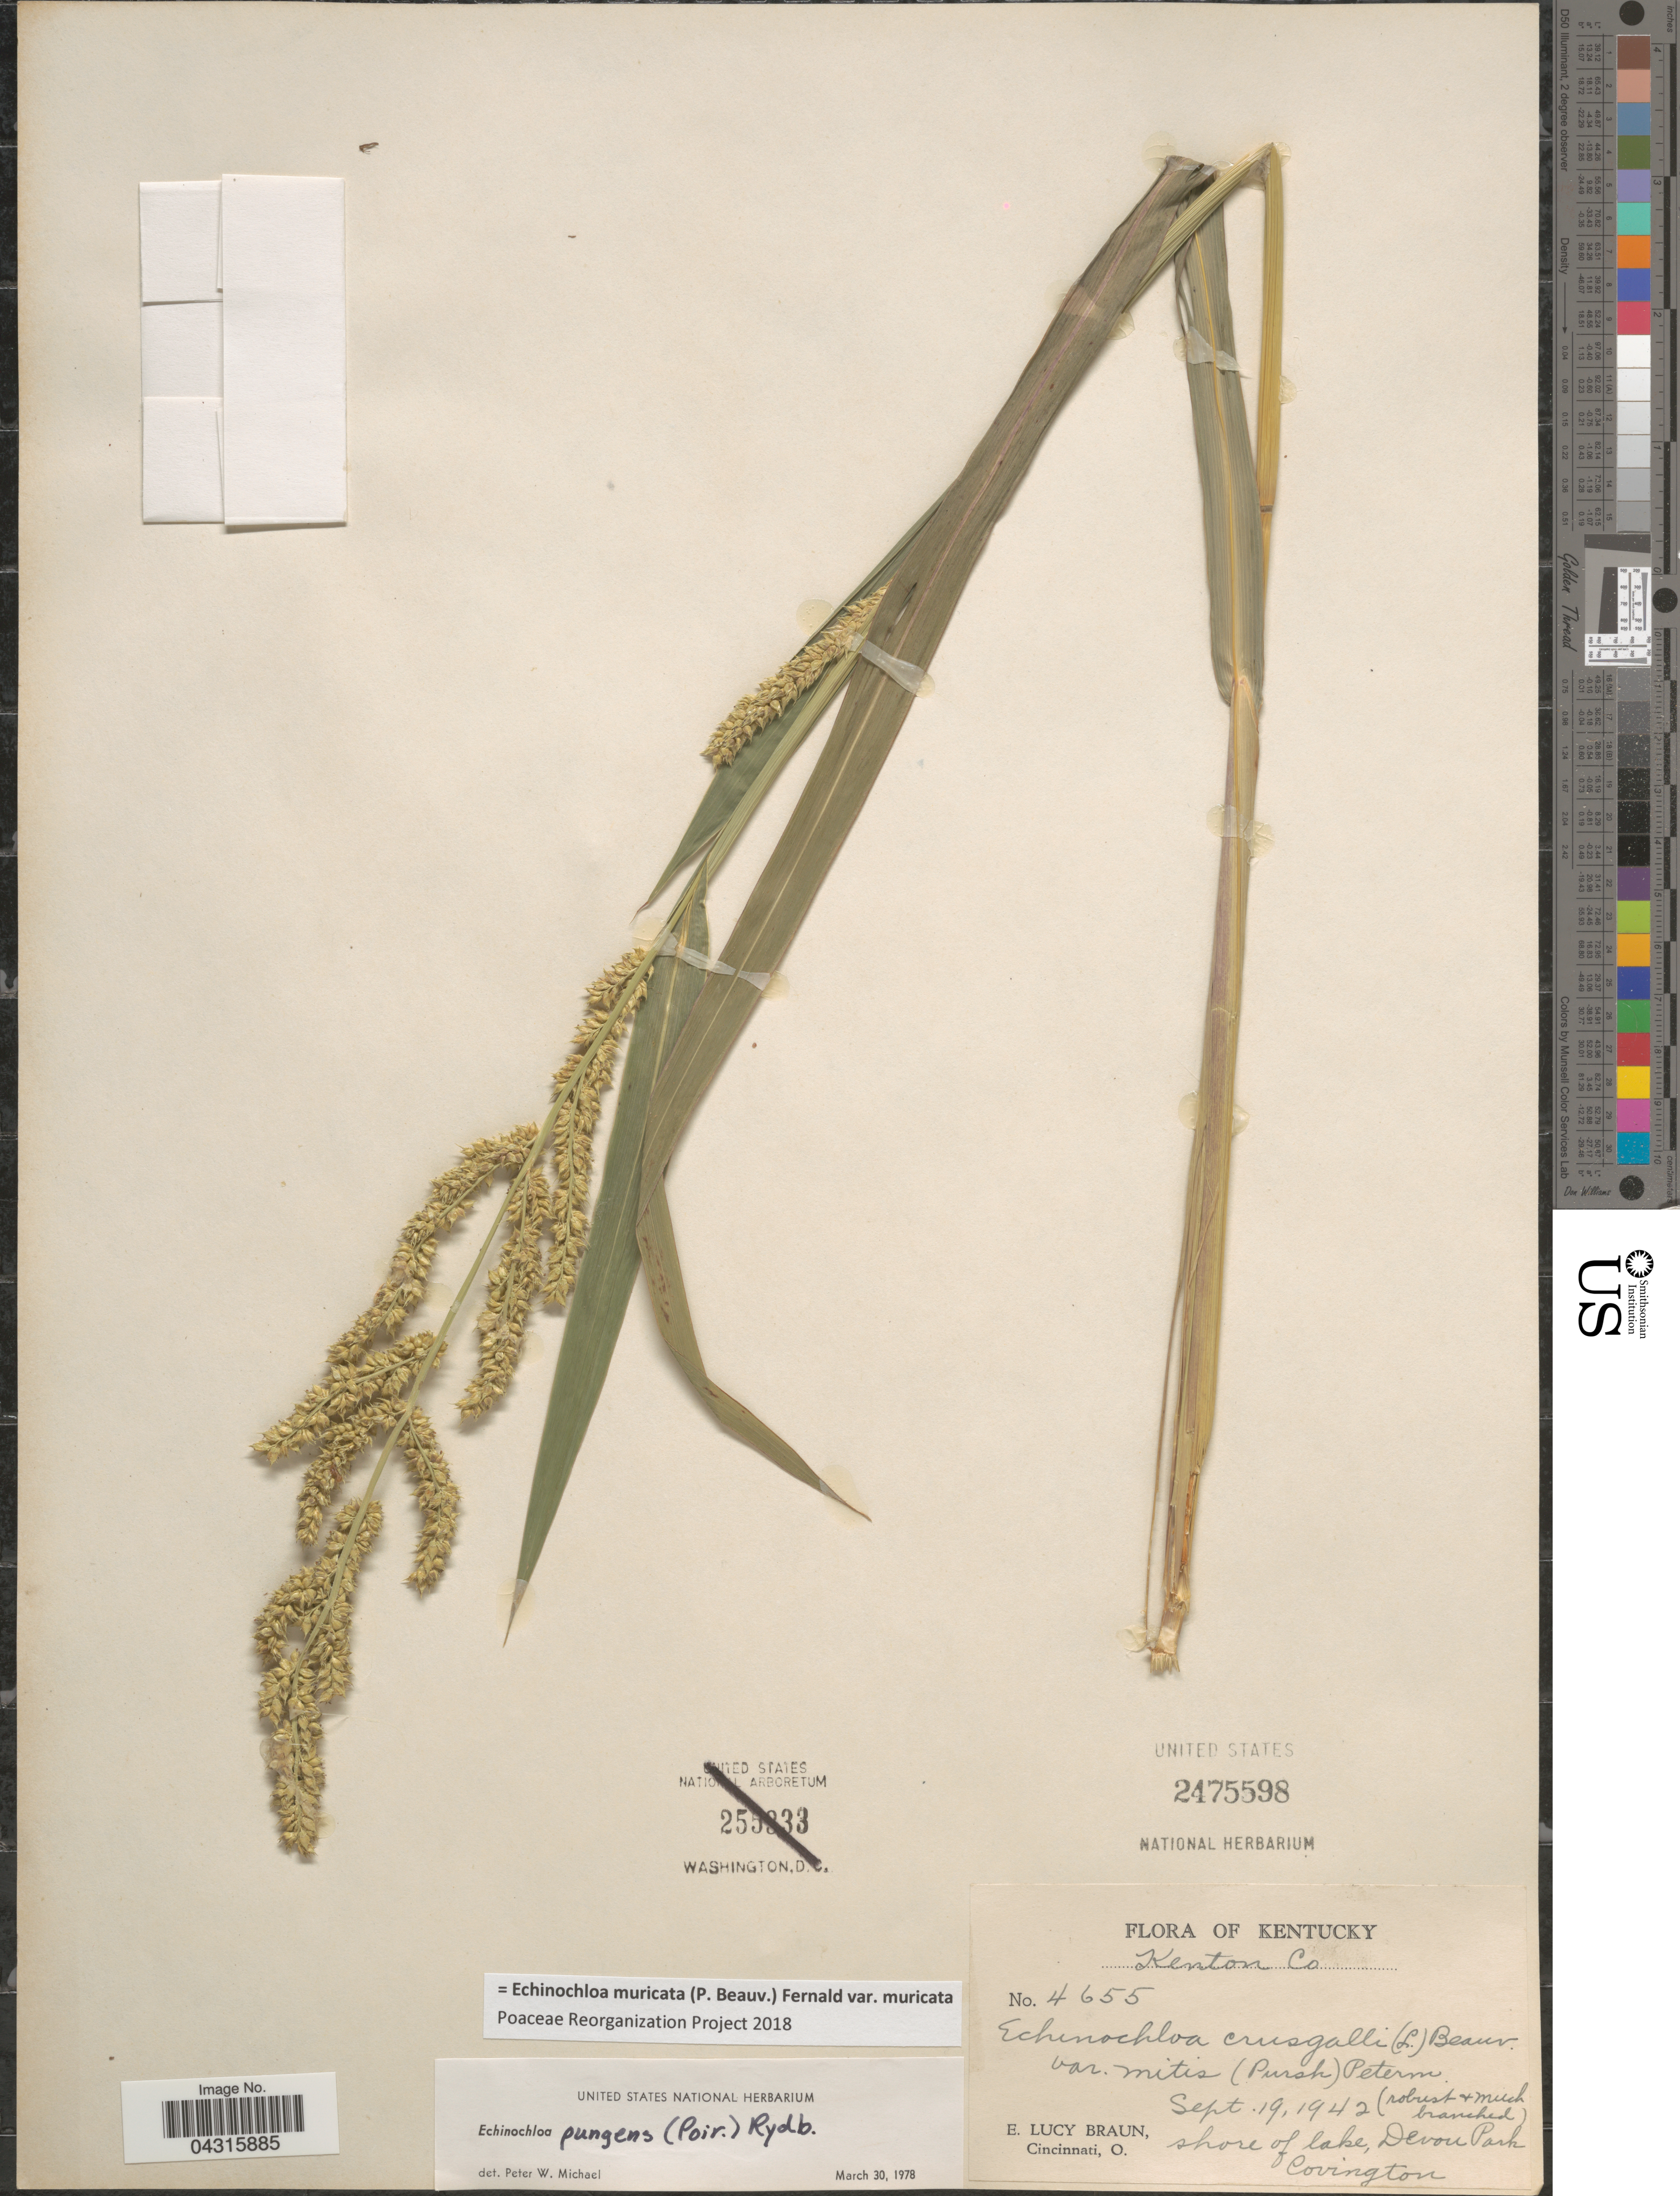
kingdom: Plantae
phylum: Tracheophyta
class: Liliopsida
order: Poales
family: Poaceae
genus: Echinochloa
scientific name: Echinochloa muricata var. muricata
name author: (P. Beauv.) Fernald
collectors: E. L. Braun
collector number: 4655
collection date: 1942-09-19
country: United States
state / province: Kentucky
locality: Kenton Co. Shore of lake, Devou Park. Covington.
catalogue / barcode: US 2475598